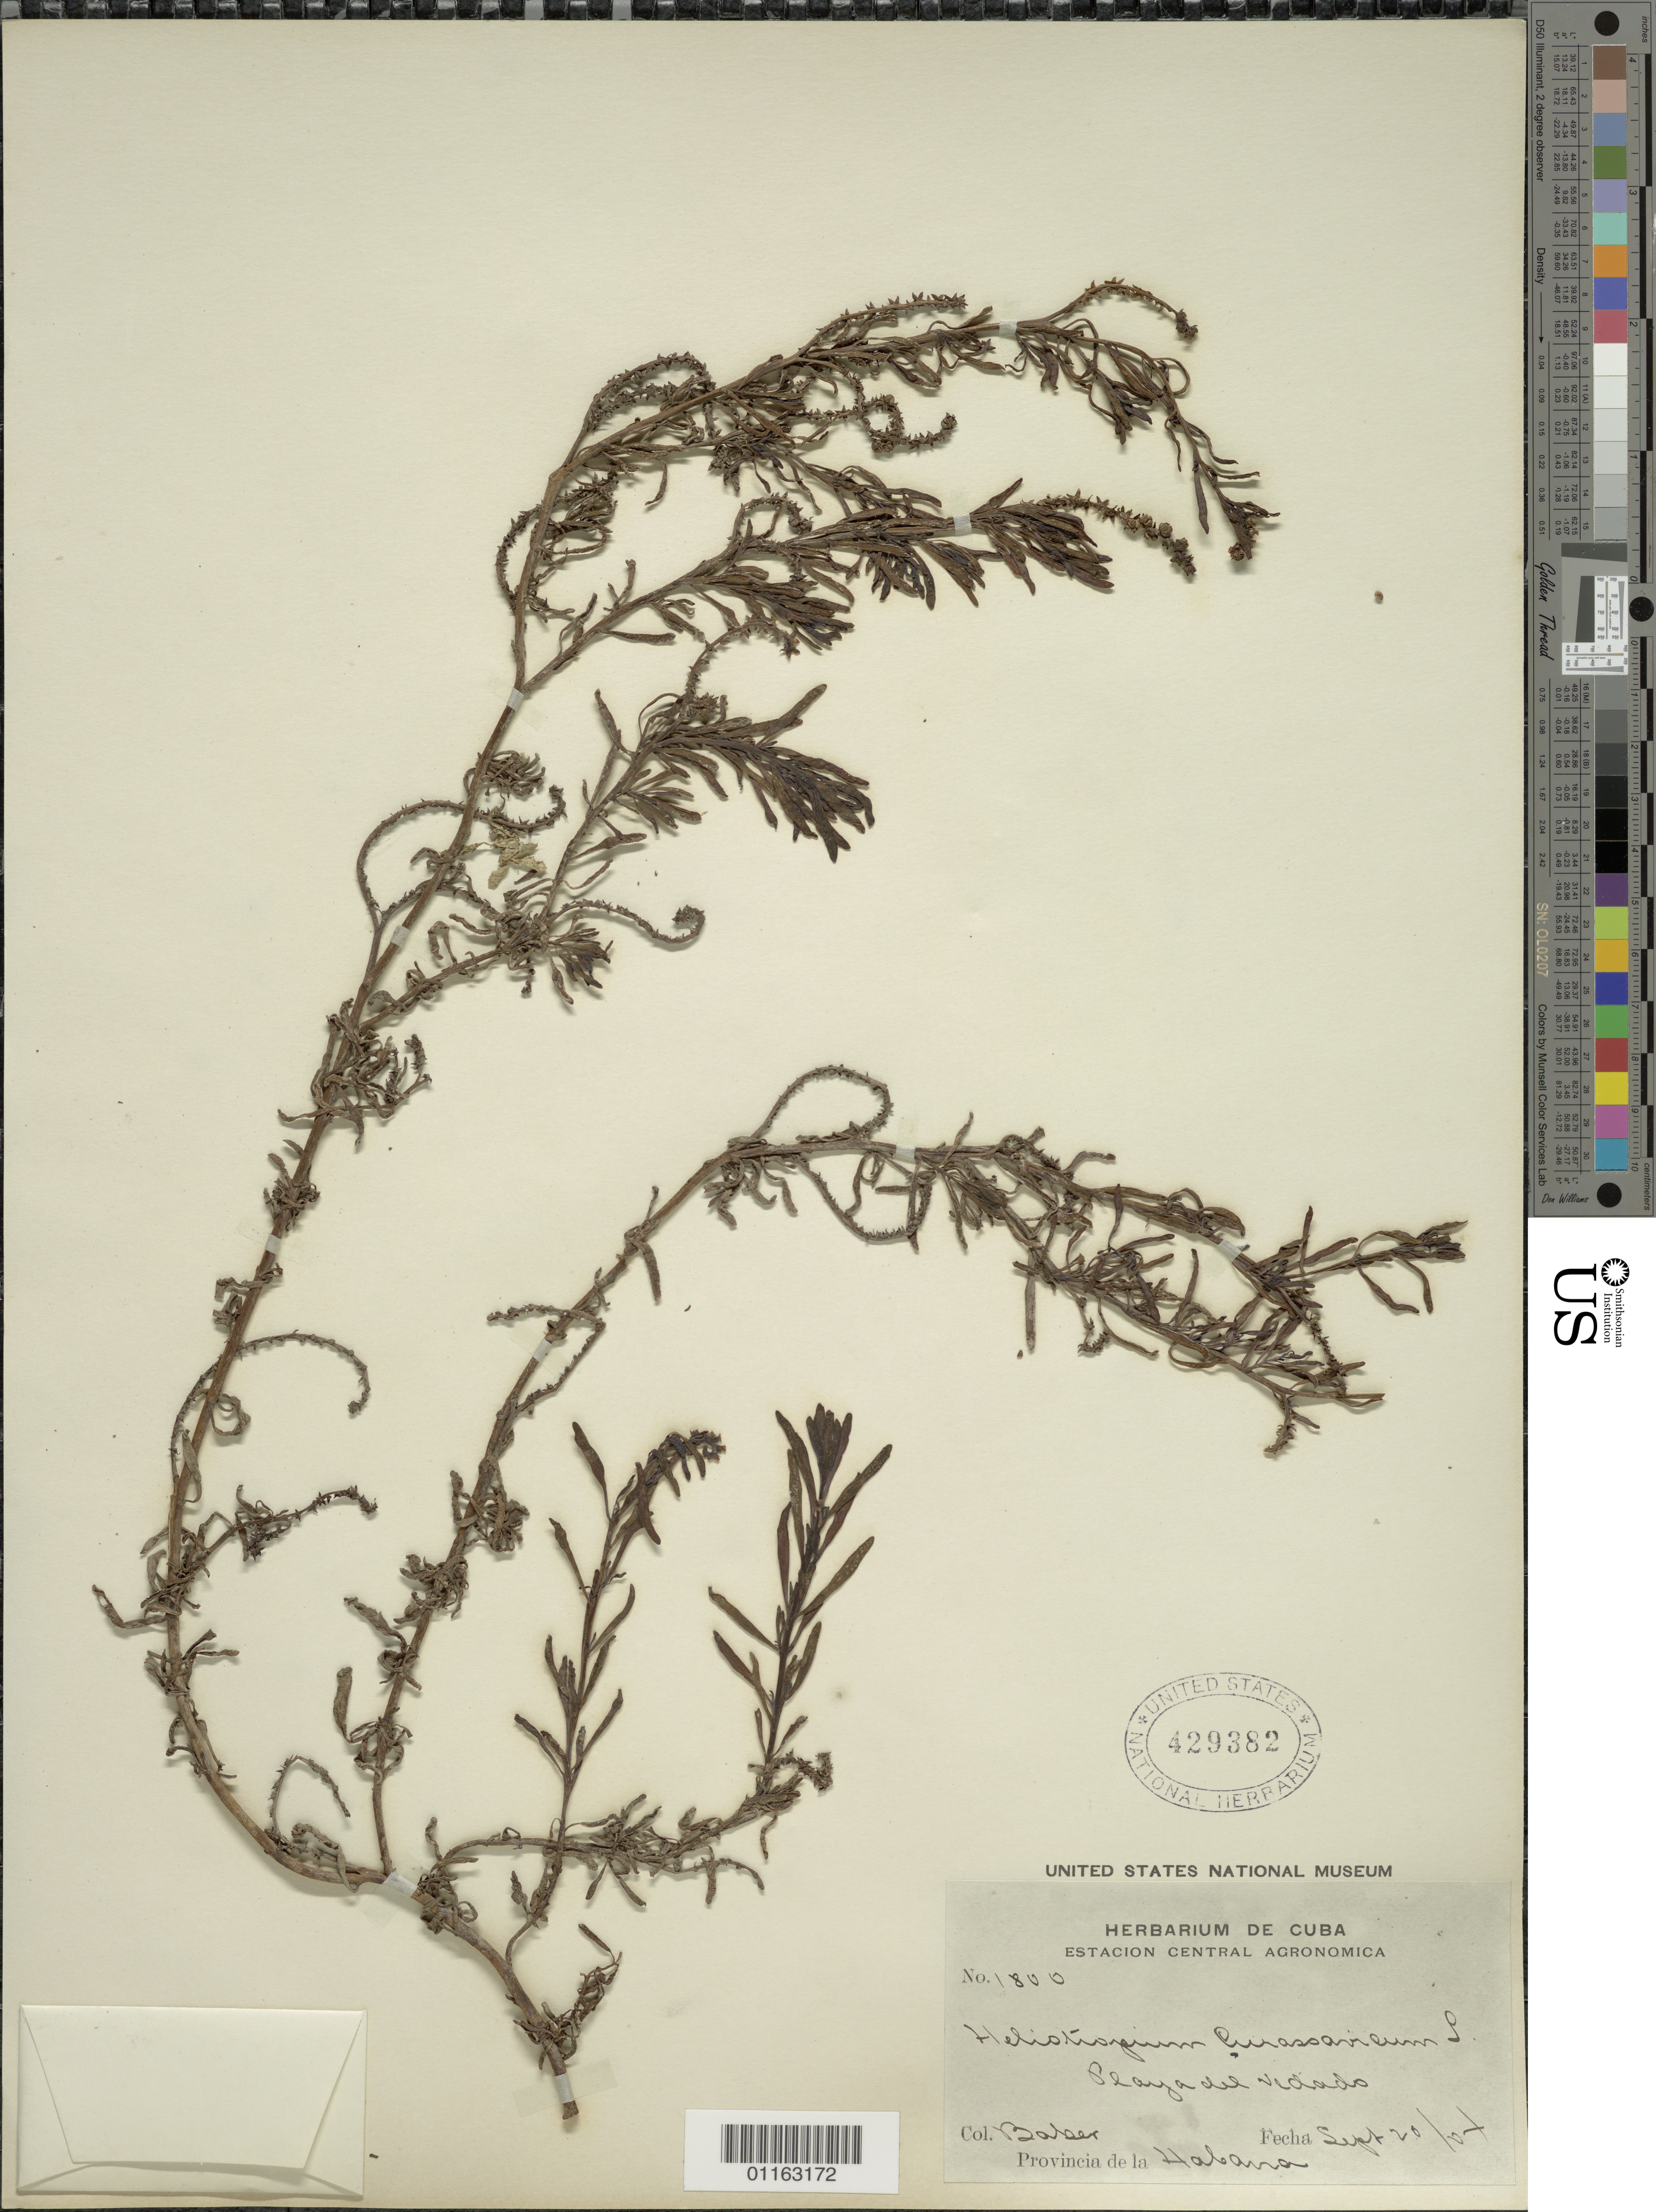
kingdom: Plantae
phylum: Tracheophyta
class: Magnoliopsida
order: Boraginales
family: Heliotropiaceae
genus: Heliotropium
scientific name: Heliotropium curassavicum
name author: L.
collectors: C. F. Baker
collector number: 1800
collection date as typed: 20 Sep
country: Cuba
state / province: La Habana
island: Cuba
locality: Playa del Vidado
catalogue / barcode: US 429382